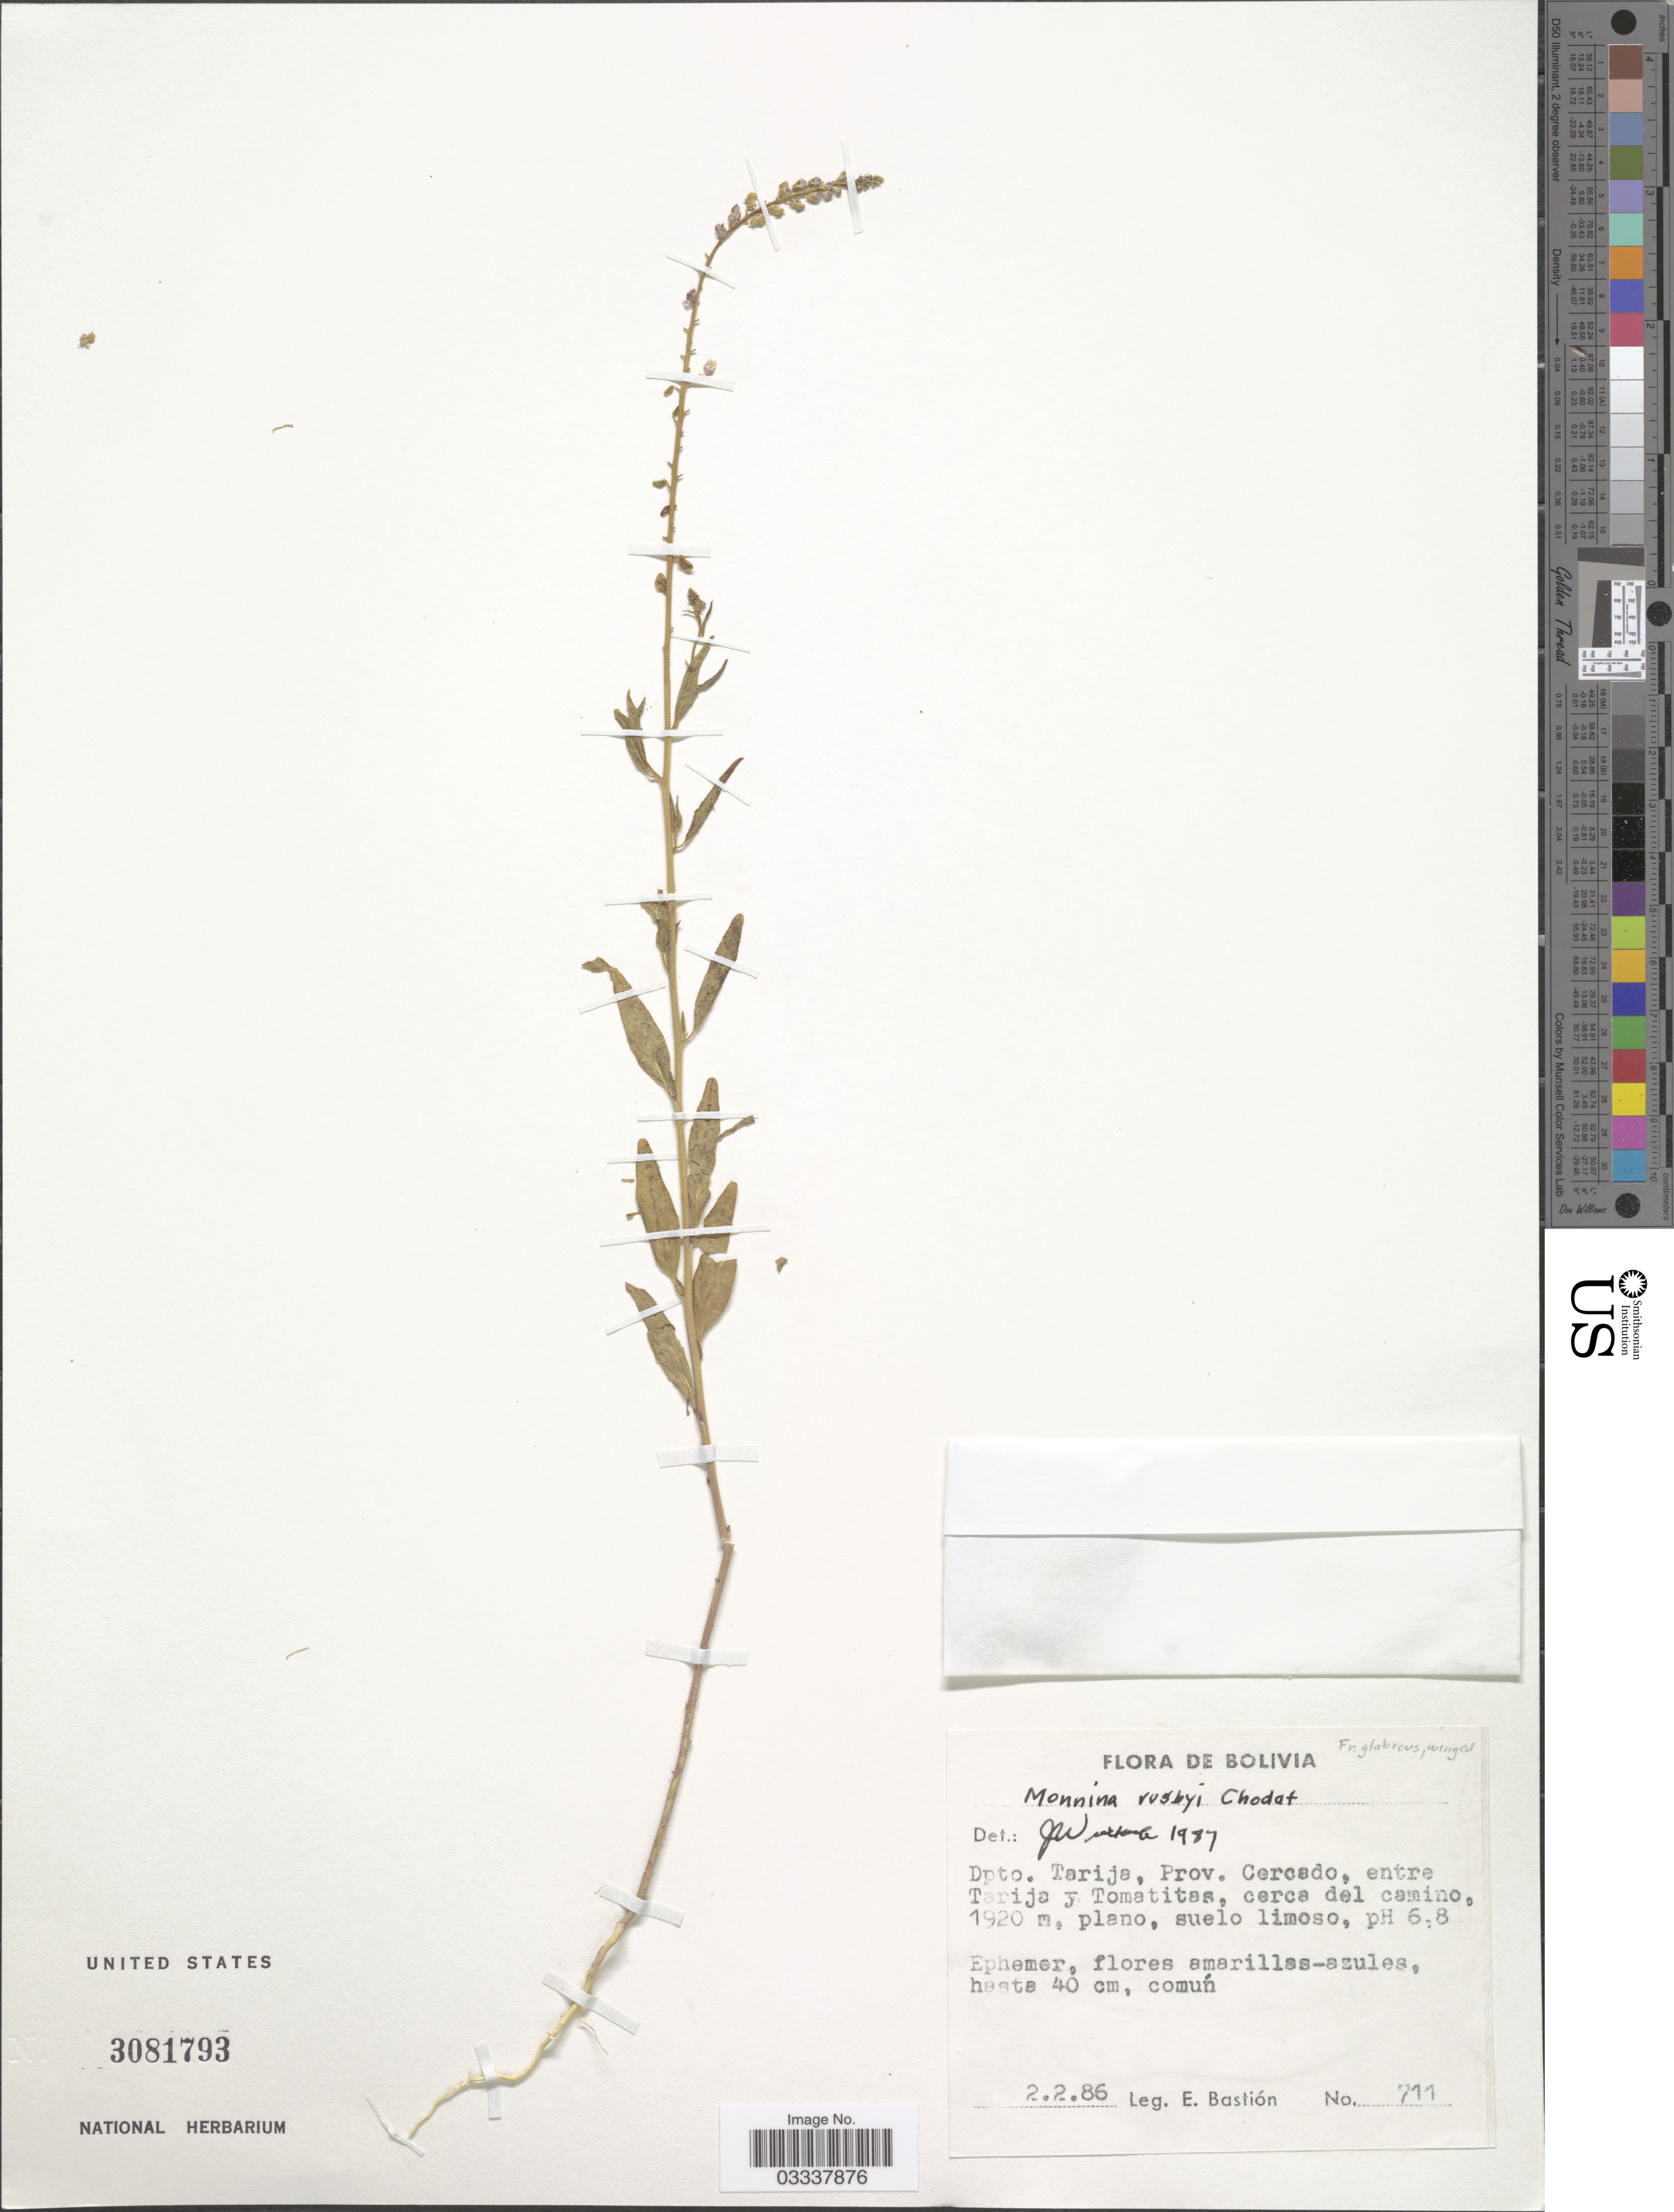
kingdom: Plantae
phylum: Tracheophyta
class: Magnoliopsida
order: Fabales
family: Polygalaceae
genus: Monnina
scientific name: Monnina rusbyi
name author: Chodat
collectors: E. Bastion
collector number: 711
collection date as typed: Transcribed d/m/y: 2/2/86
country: Bolivia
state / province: Tarija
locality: Dpto. Tarija, Prov. Cercado, entre Tarija y Tomatitas.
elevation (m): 1920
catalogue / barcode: US 3081793